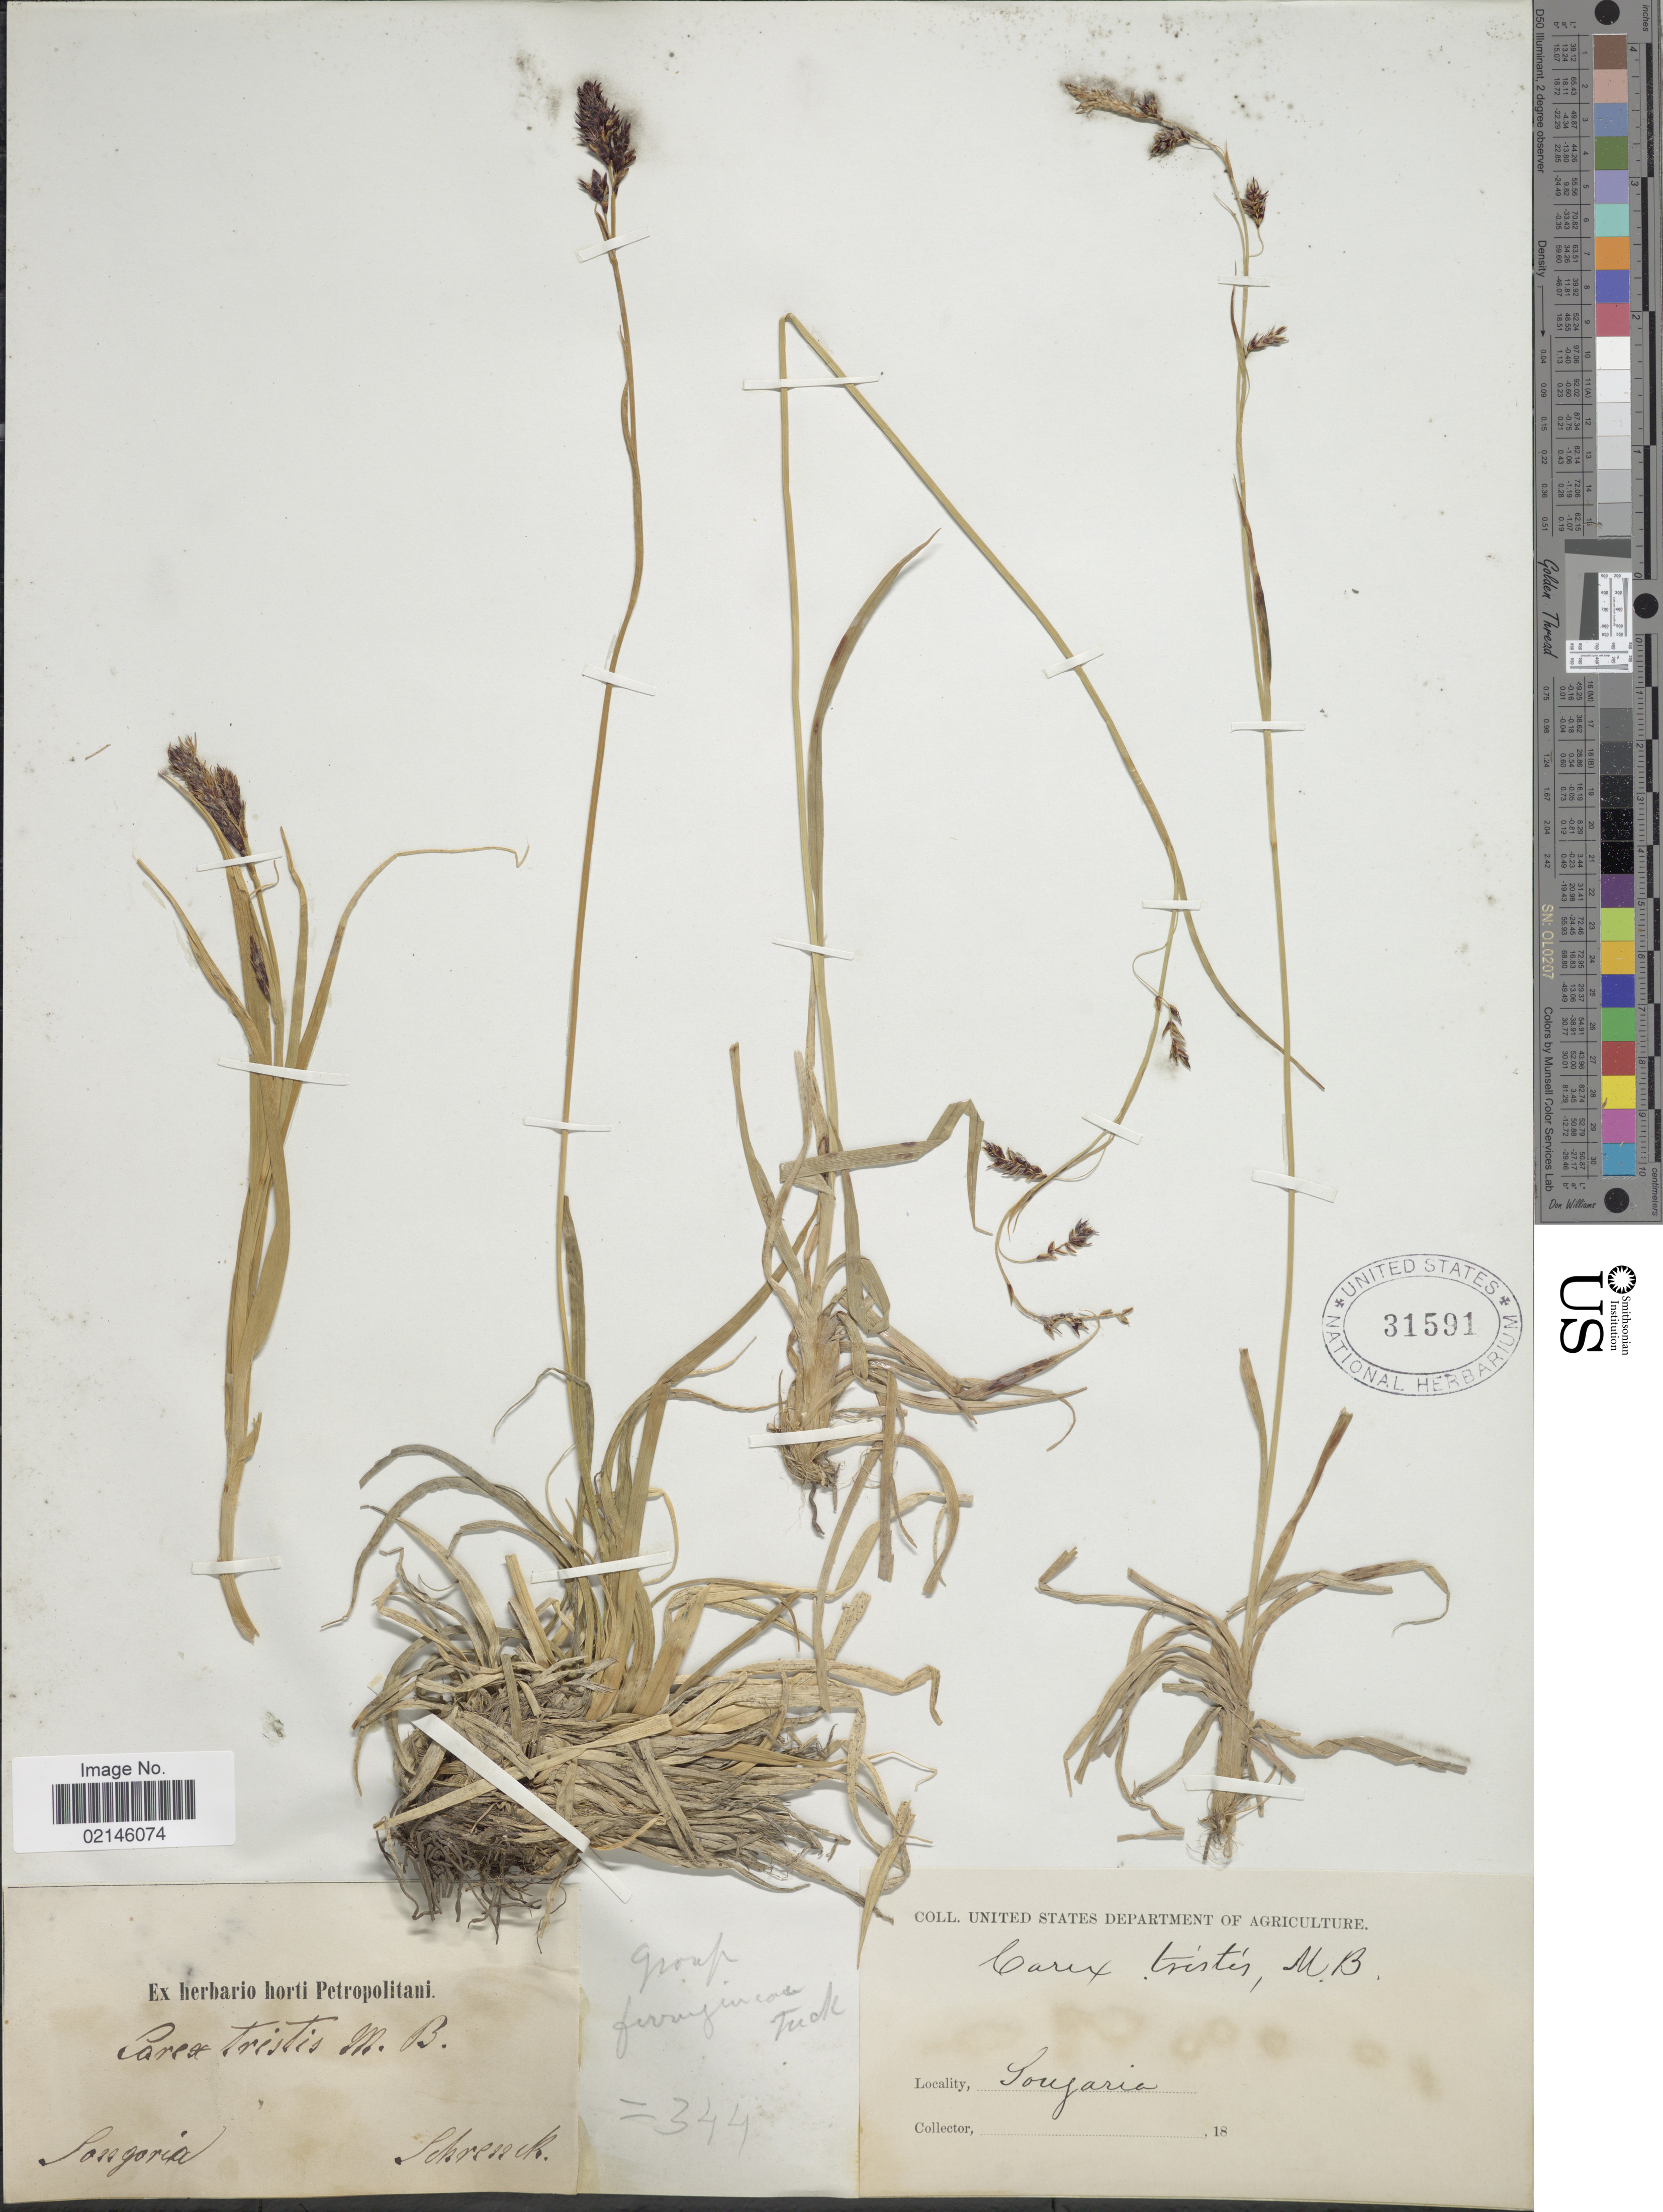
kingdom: Plantae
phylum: Tracheophyta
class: Liliopsida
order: Poales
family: Cyperaceae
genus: Carex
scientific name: Carex tristis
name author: M. Bieb.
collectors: -- Schrenck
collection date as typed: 18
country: Kazakhstan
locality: Songoria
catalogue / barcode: US 31591